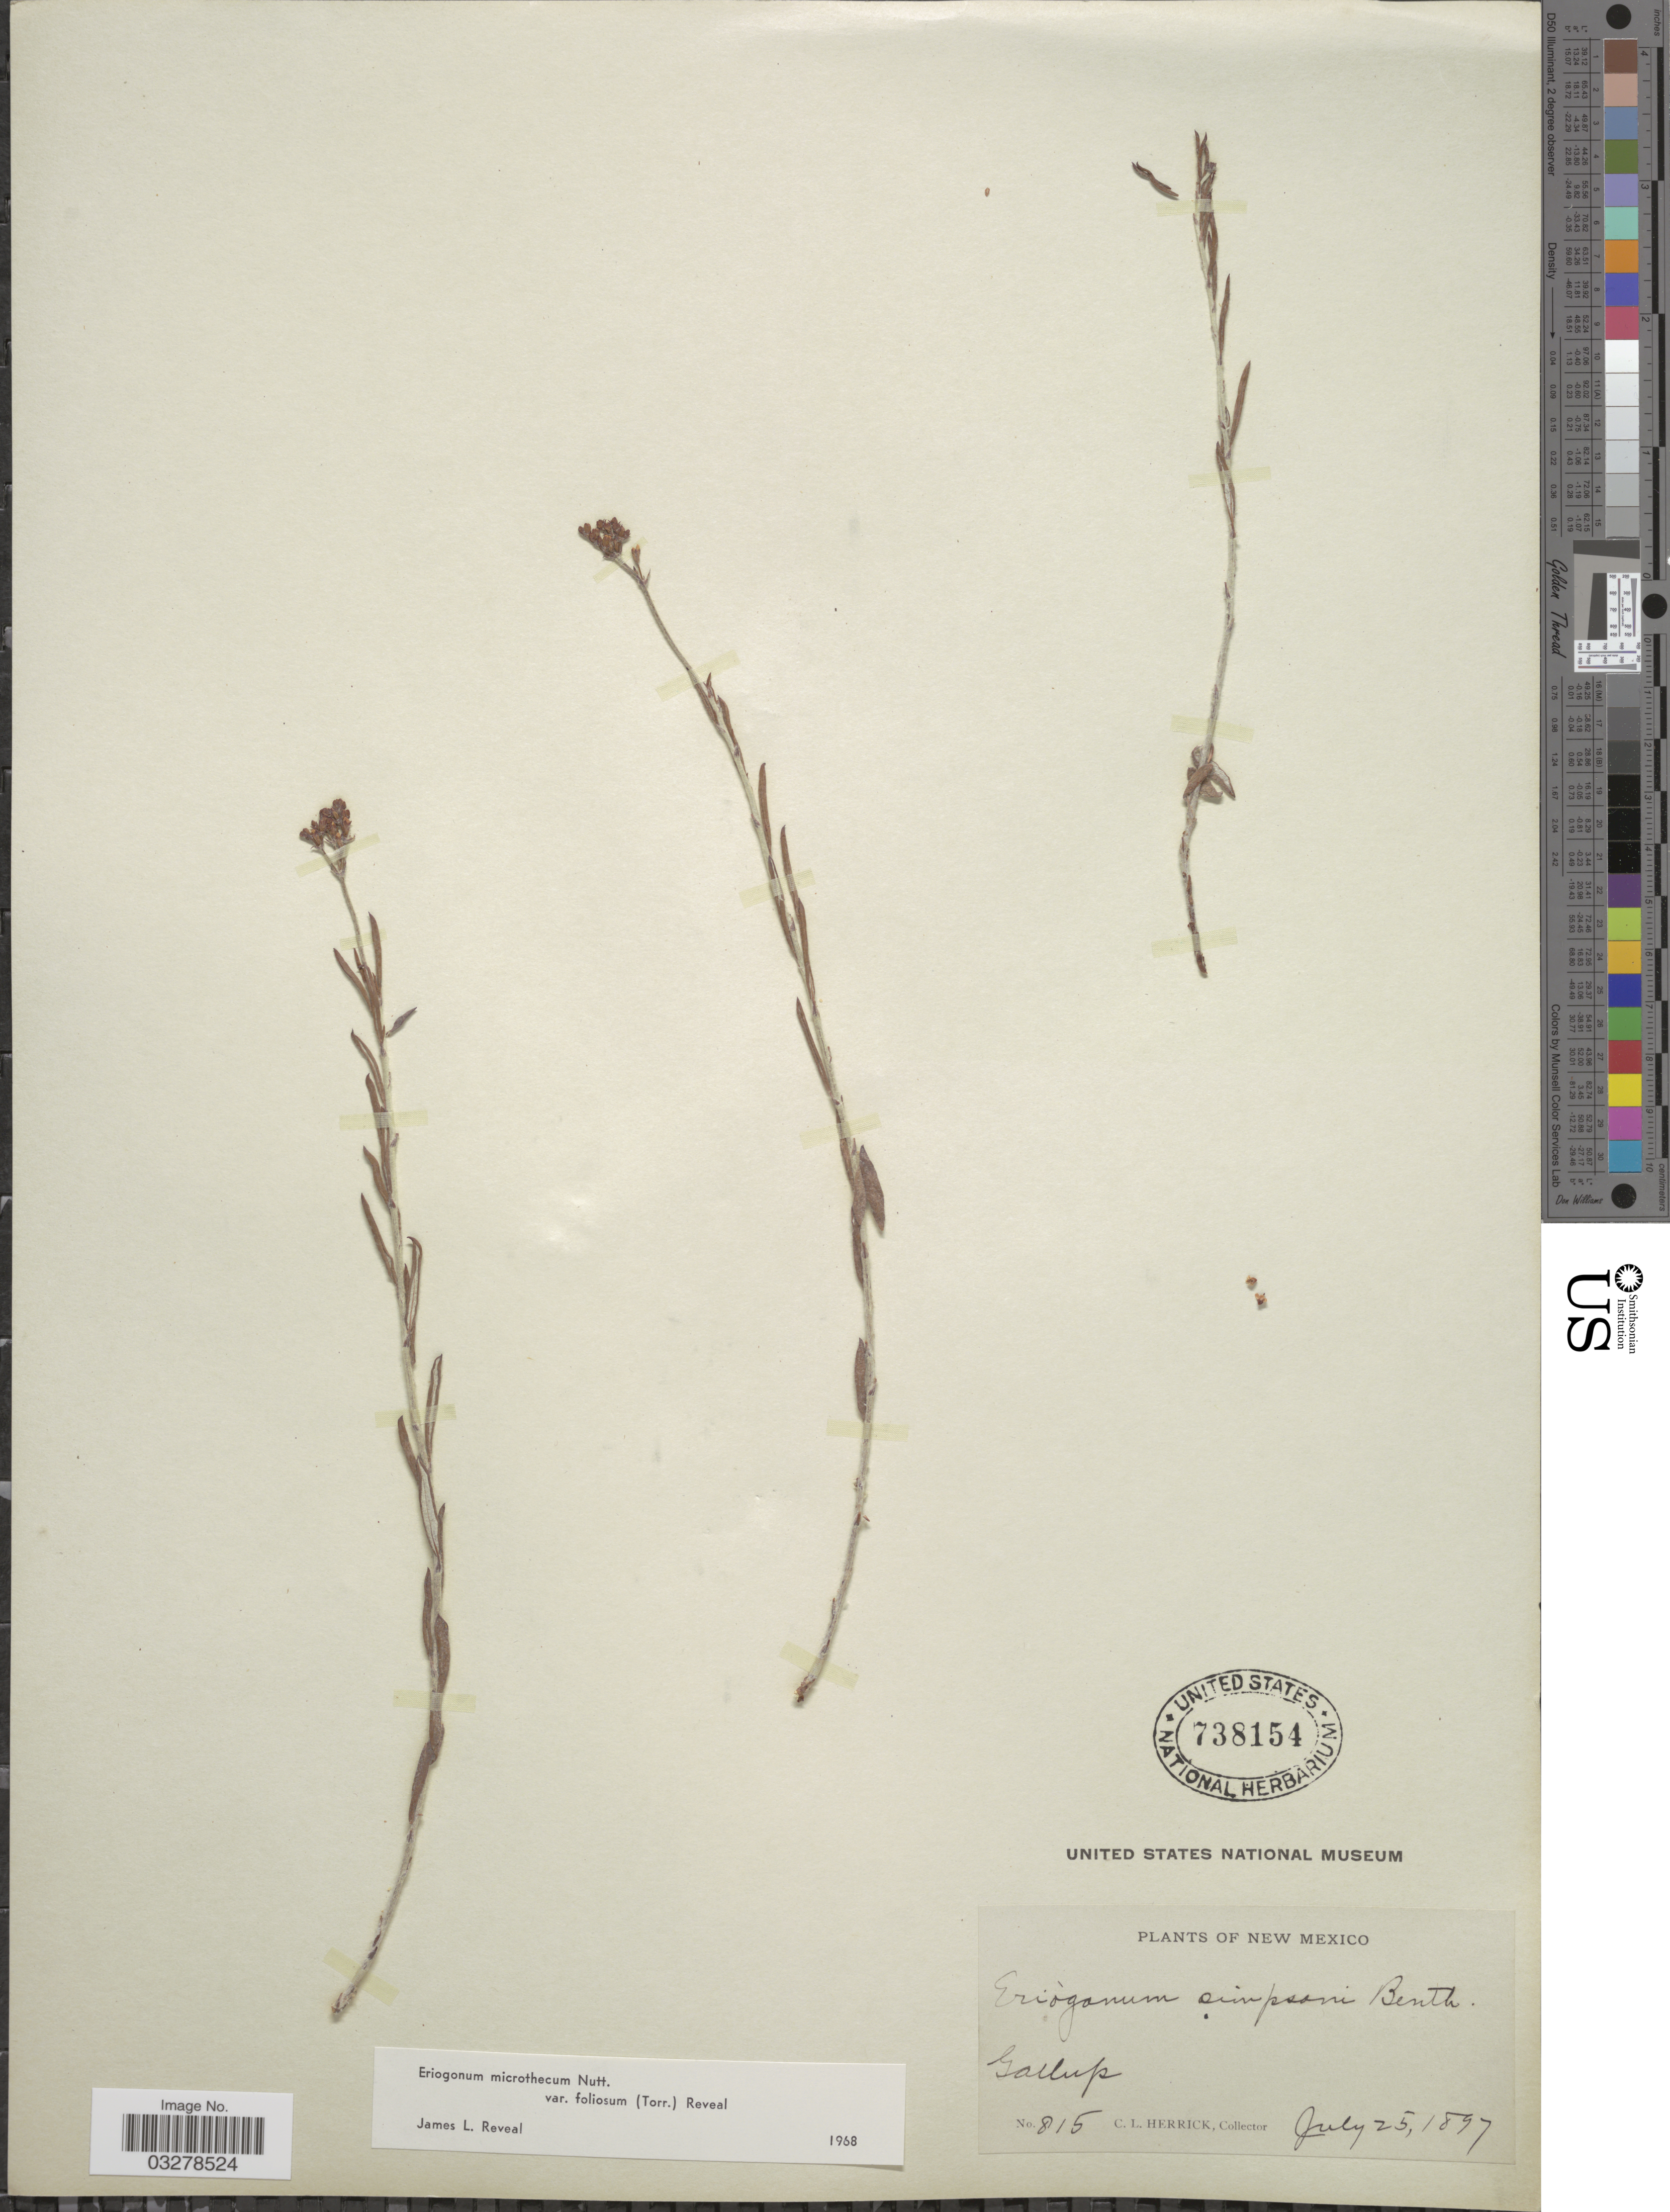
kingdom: Plantae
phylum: Tracheophyta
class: Magnoliopsida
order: Caryophyllales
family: Polygonaceae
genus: Eriogonum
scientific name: Eriogonum microtheca var. foliosum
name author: (Torr. & A. Gray) Reveal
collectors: C. Herrick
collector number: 815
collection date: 1897-07-25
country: United States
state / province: New Mexico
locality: Gallup.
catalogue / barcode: US 738154